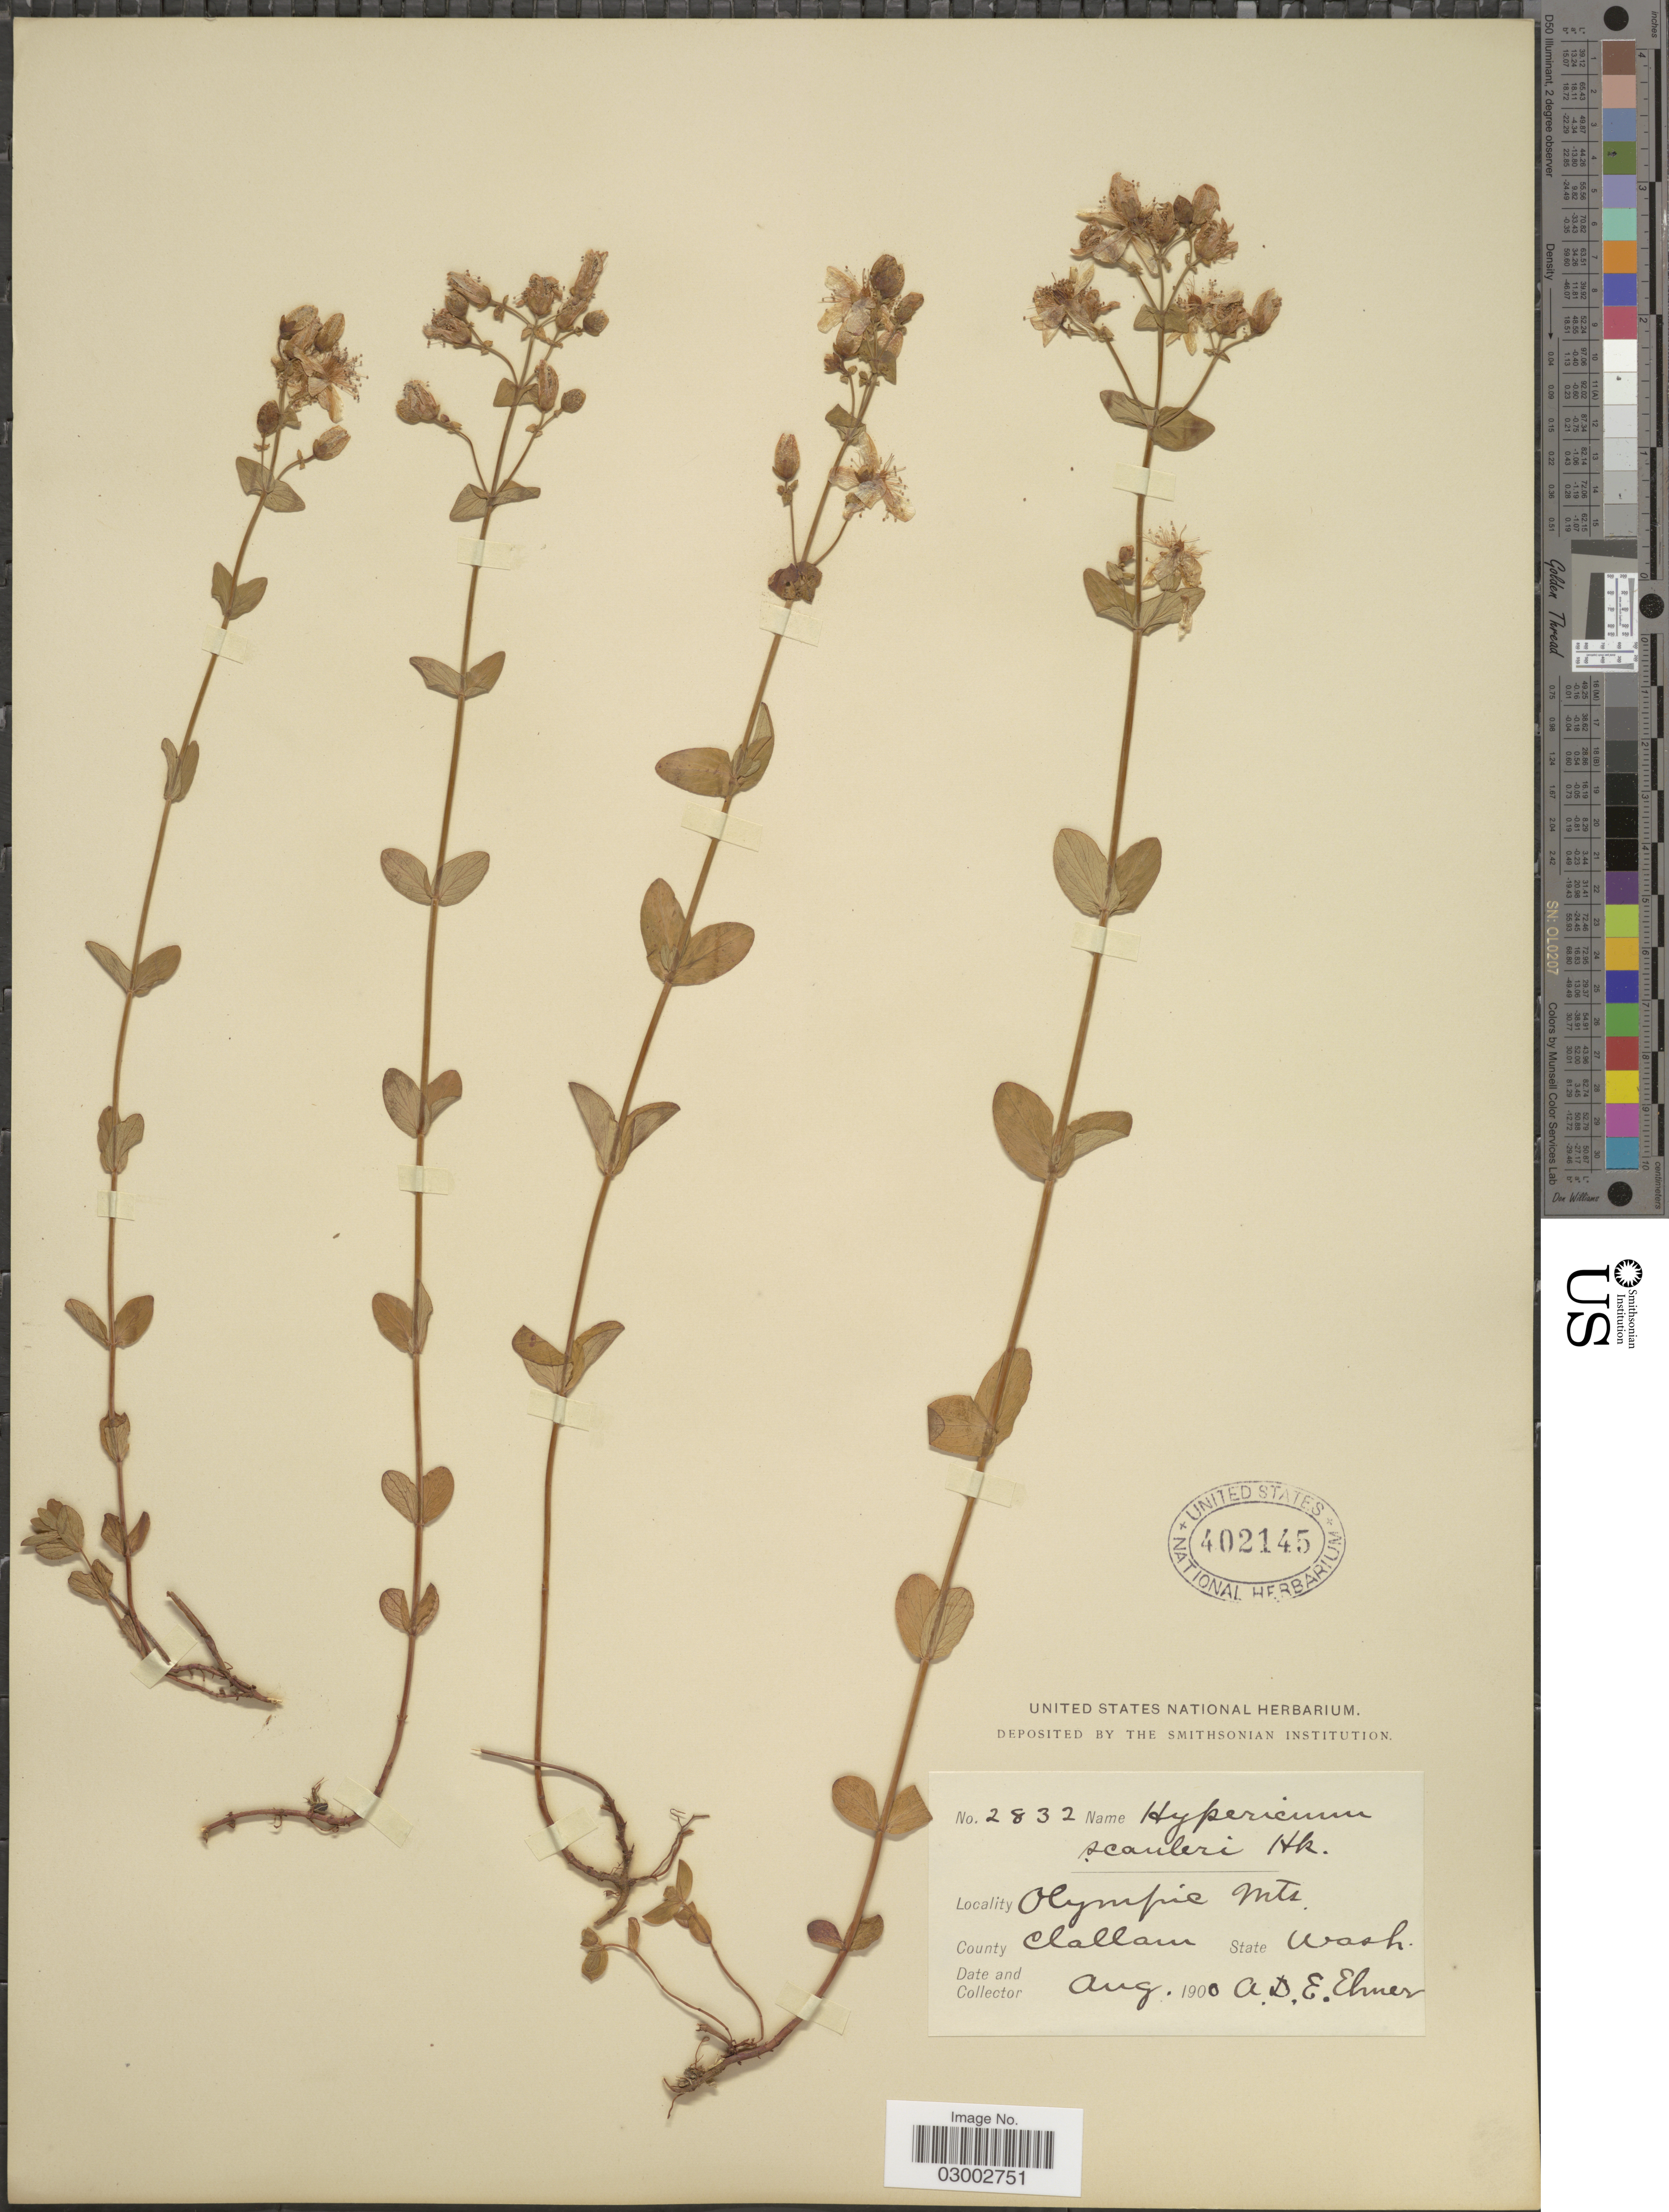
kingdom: Plantae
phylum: Tracheophyta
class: Magnoliopsida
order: Malpighiales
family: Hypericaceae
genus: Hypericum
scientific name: Hypericum scouleri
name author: Hook.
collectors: A. D. E. Elmer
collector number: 2832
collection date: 1900-08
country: United States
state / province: Washington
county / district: Clallam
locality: County Clallam.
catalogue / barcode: US 402145